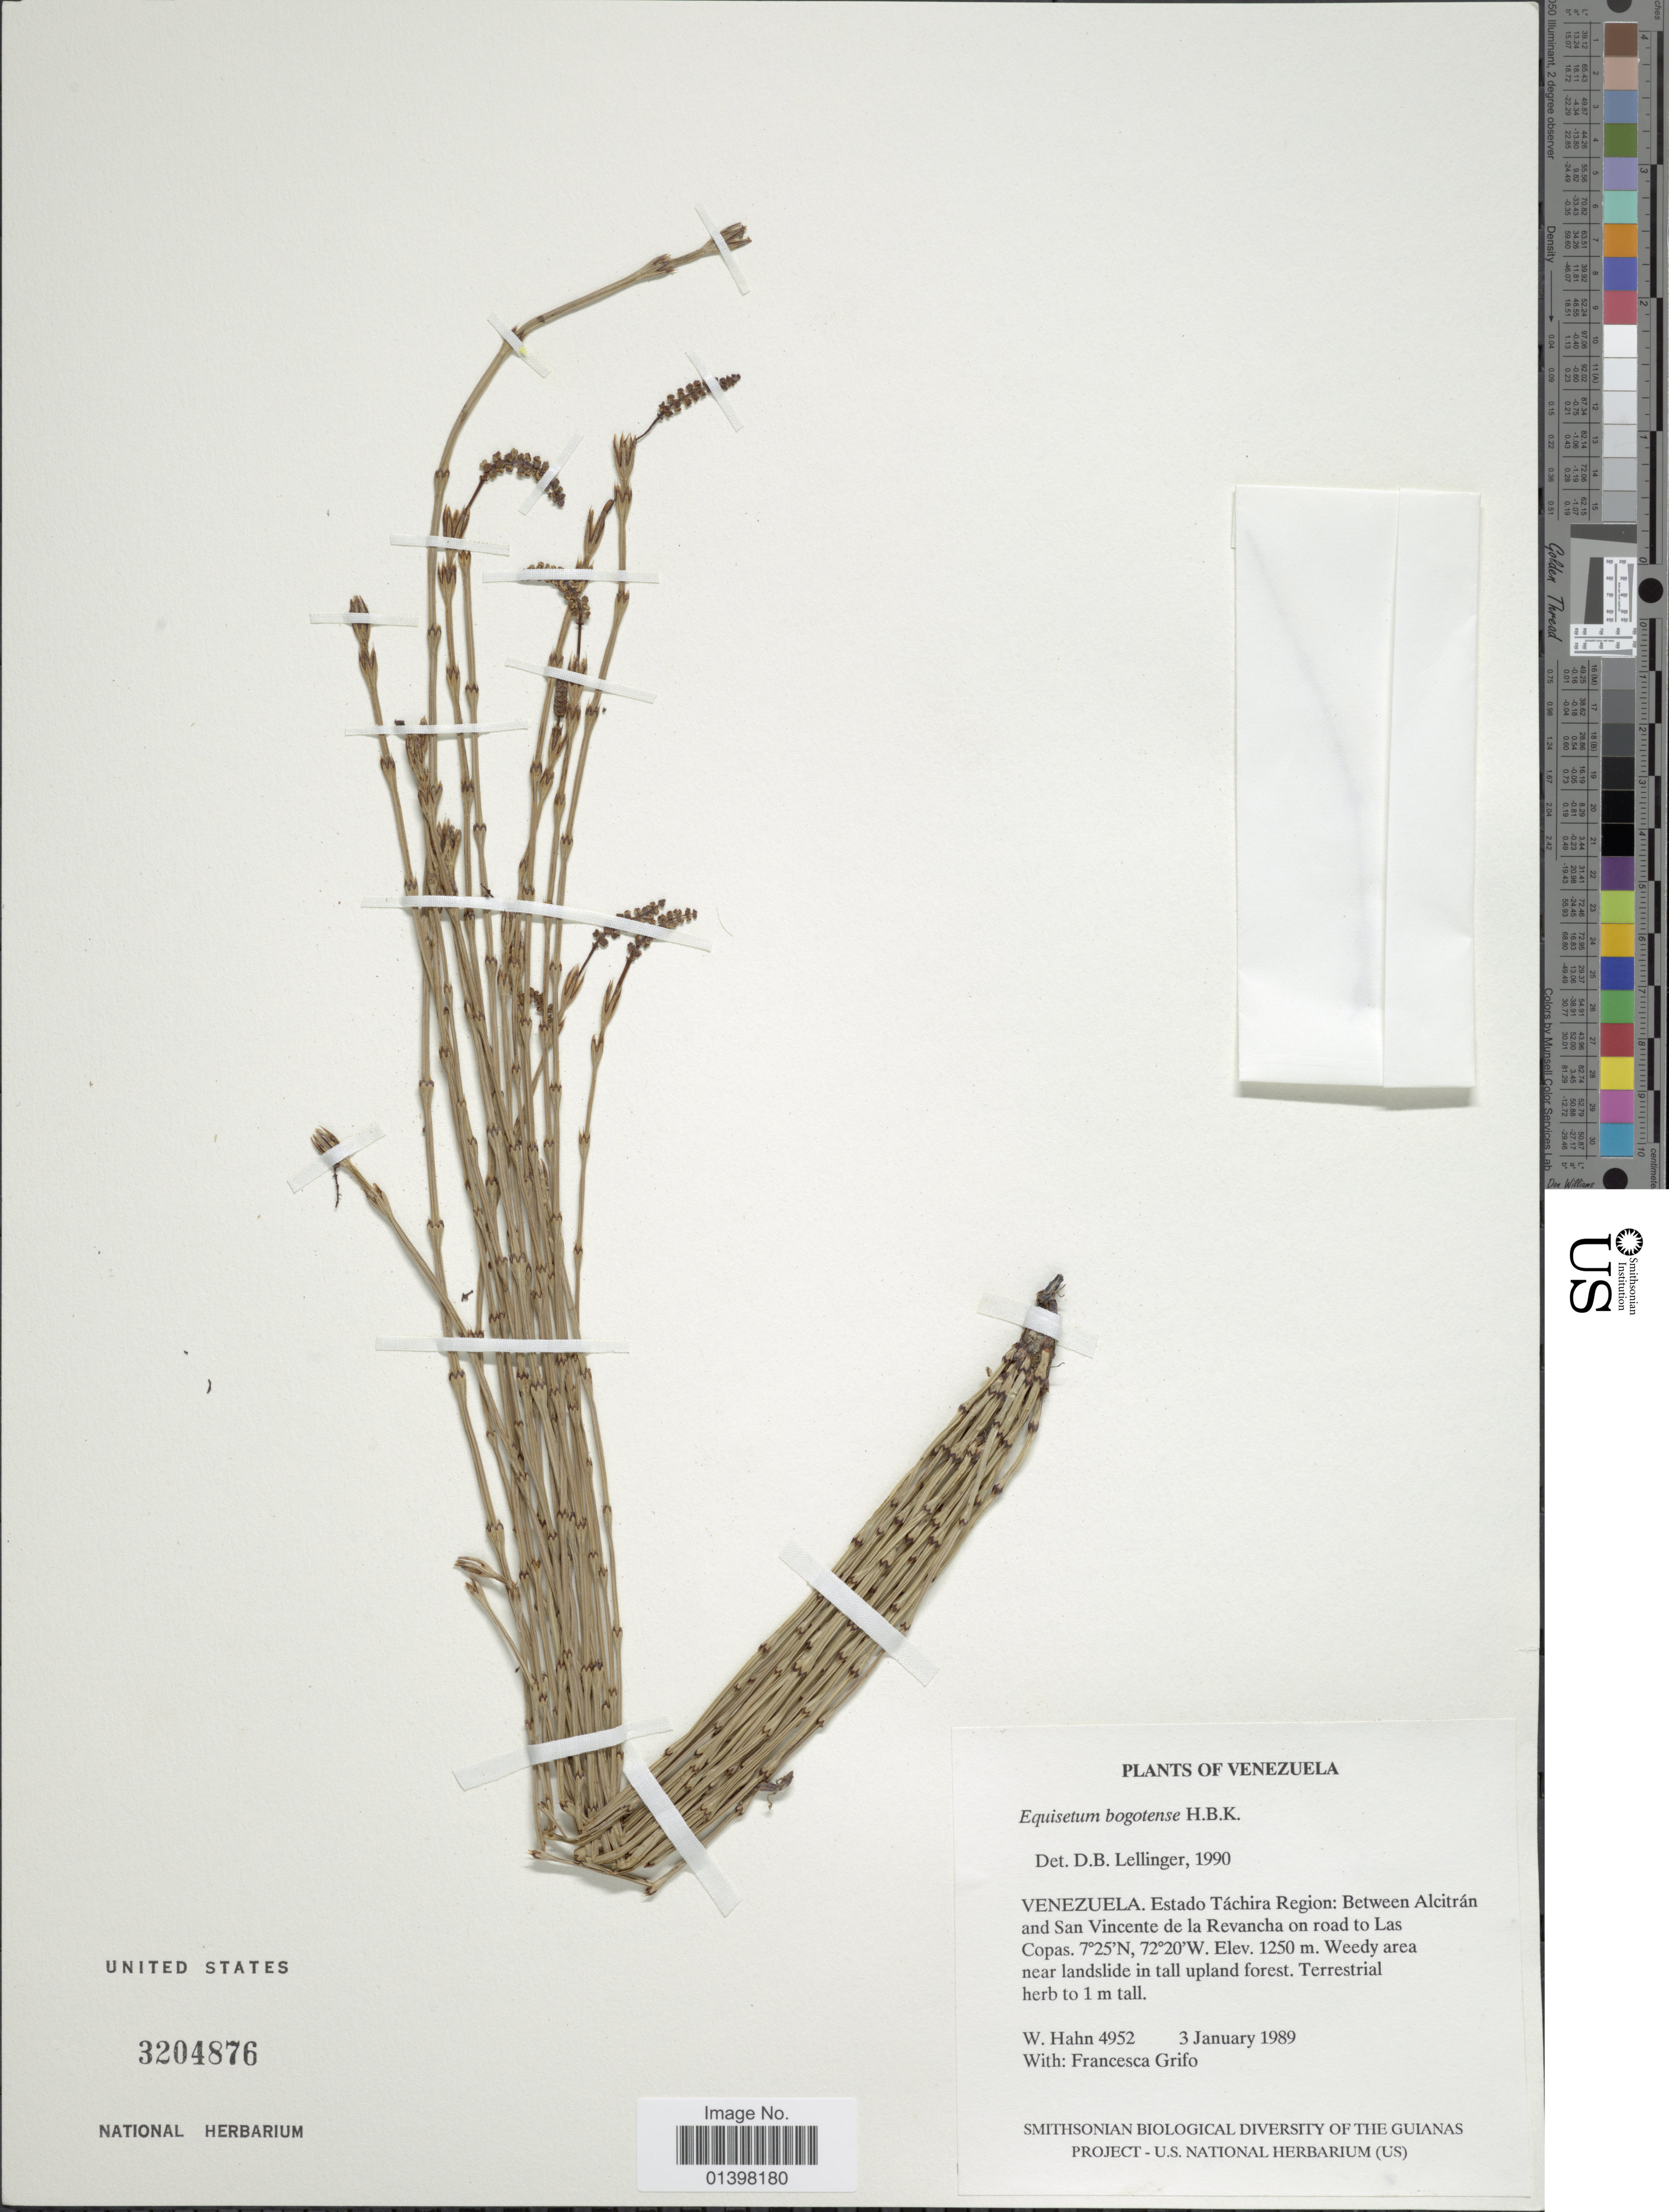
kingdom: Plantae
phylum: Tracheophyta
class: Polypodiopsida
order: Equisetales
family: Equisetaceae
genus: Equisetum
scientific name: Equisetum bogotense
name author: Kunth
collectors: W. Hahn & F. Grifo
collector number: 4952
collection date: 1989-01-03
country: Venezuela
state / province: Tachira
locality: Between Alcirán and San Vicinete de la Revancha on road to Las Copas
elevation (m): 1250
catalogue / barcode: US 3204876